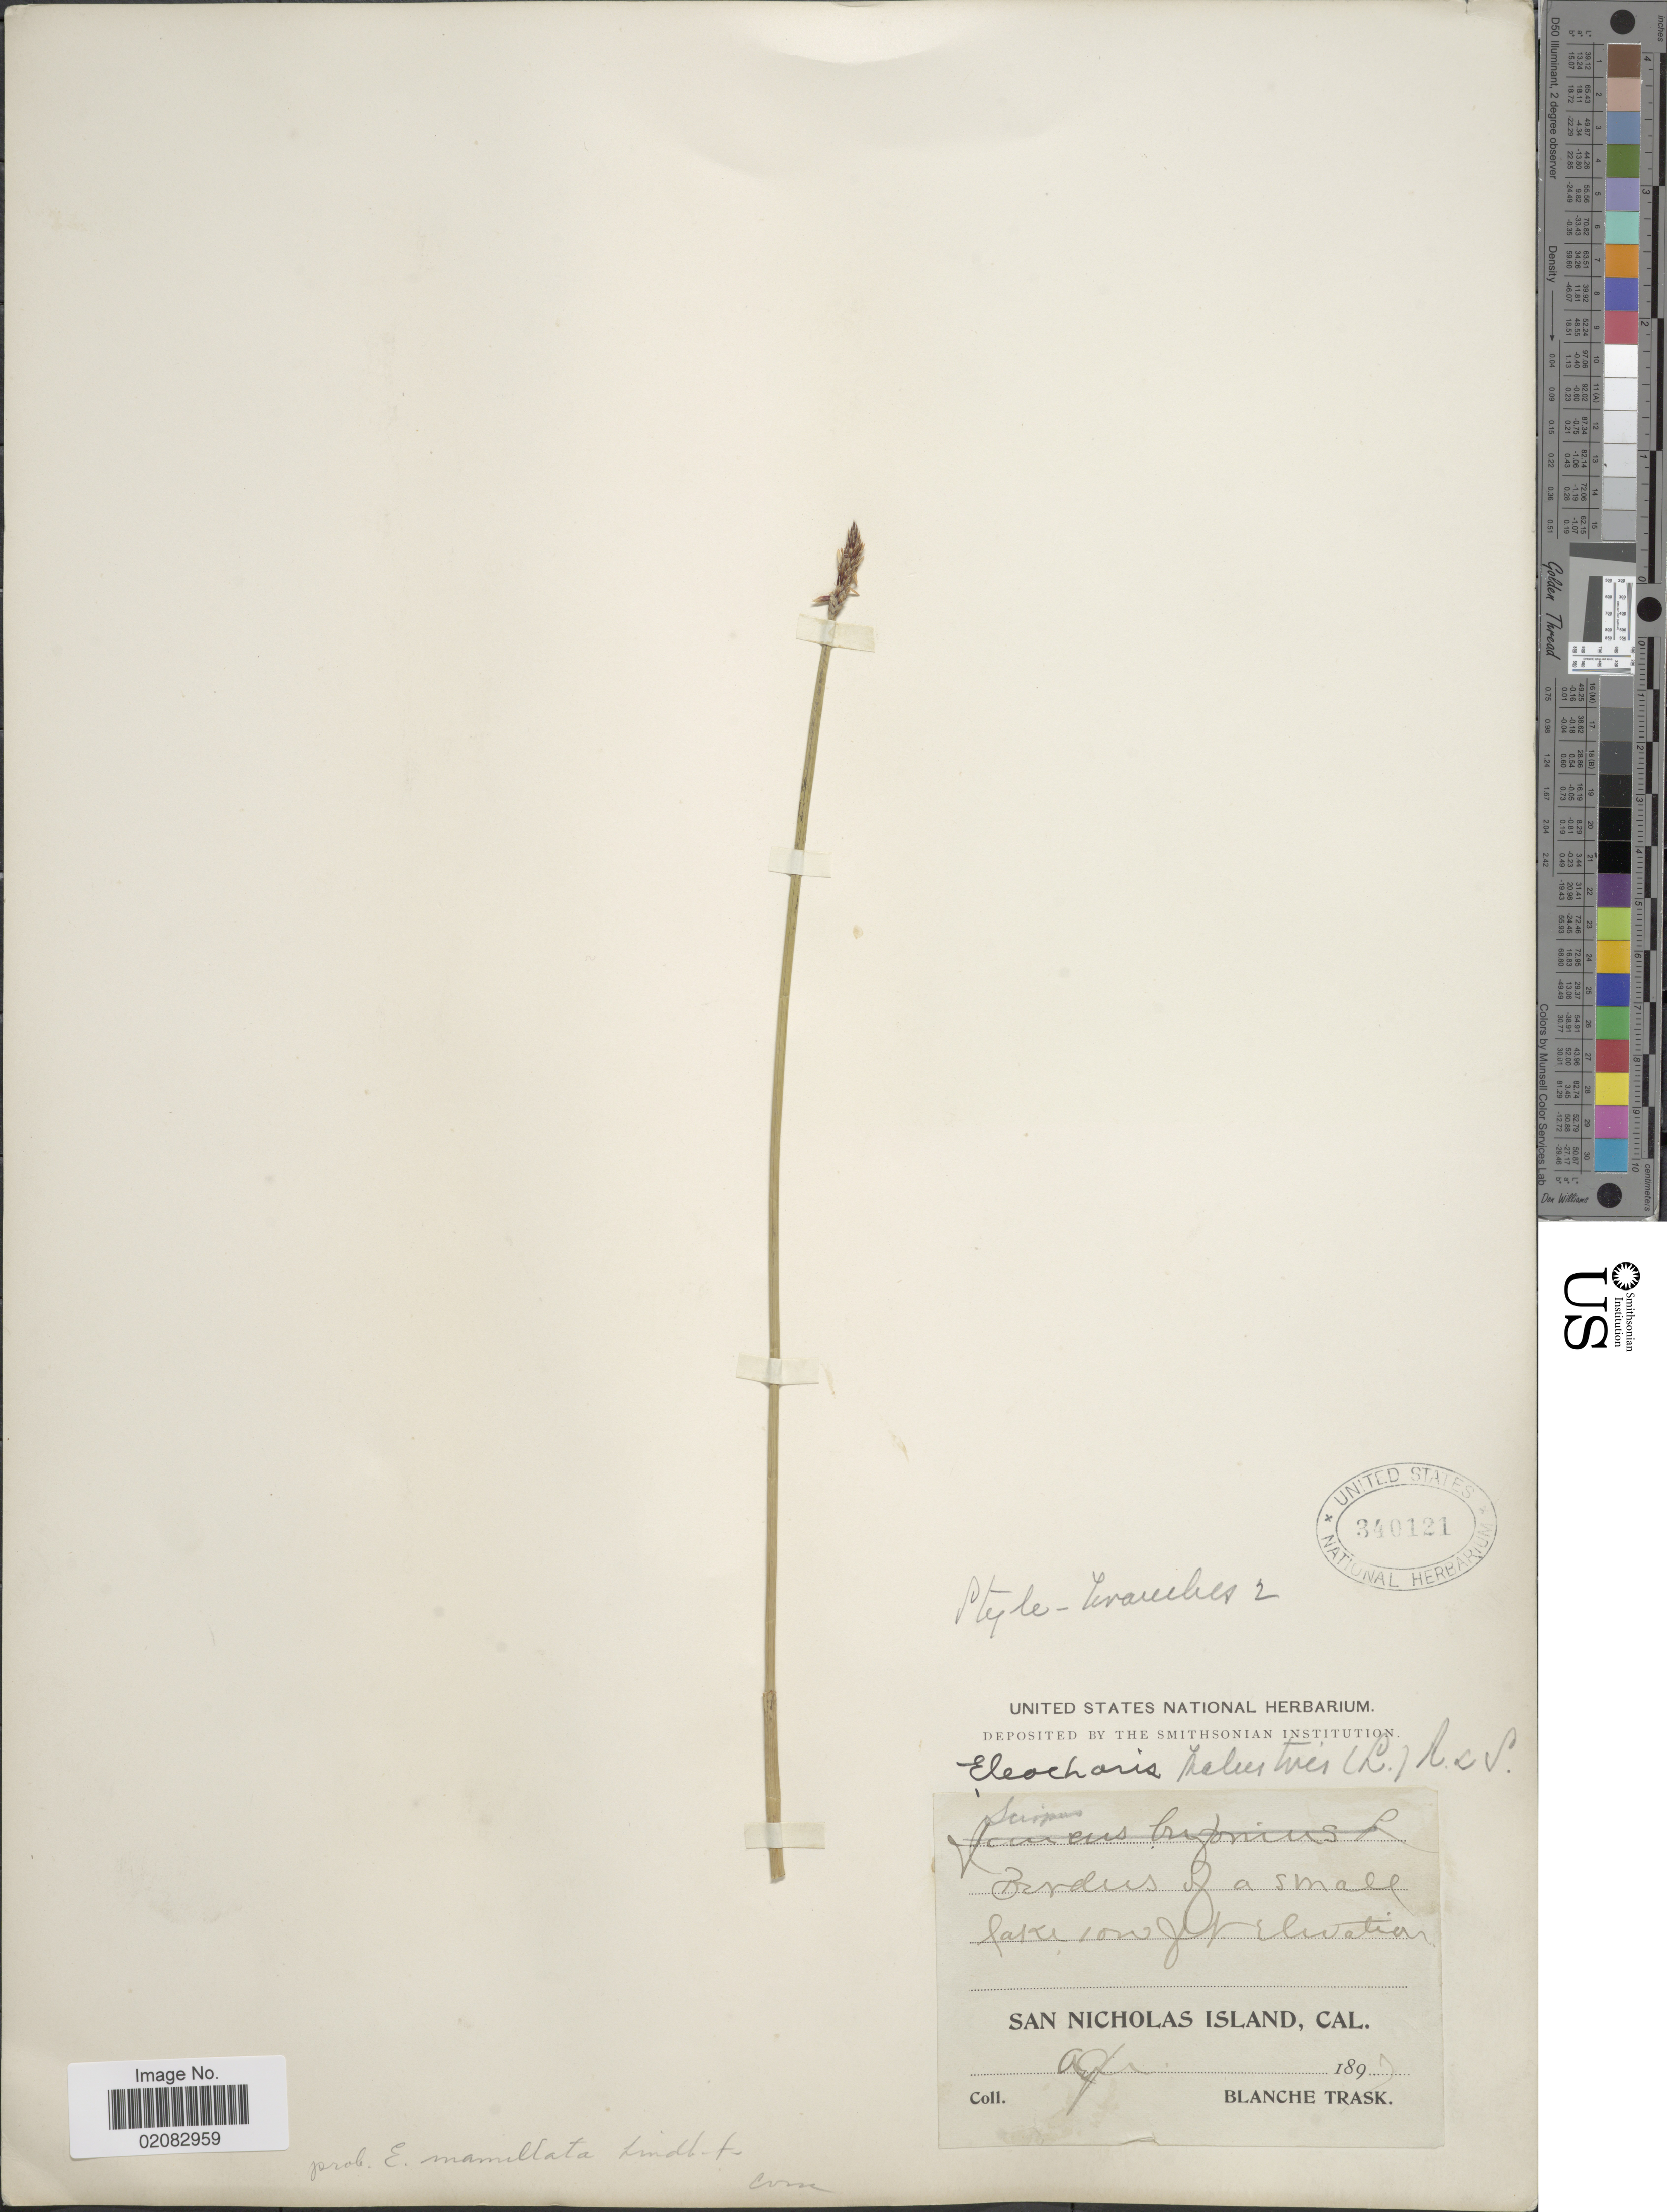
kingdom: Plantae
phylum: Tracheophyta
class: Liliopsida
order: Poales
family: Cyperaceae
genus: Eleocharis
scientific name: Eleocharis macrostachya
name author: Britton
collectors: B. Trask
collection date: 1897-04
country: United States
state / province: California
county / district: Ventura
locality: San Nicholas Island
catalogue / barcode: US 340121